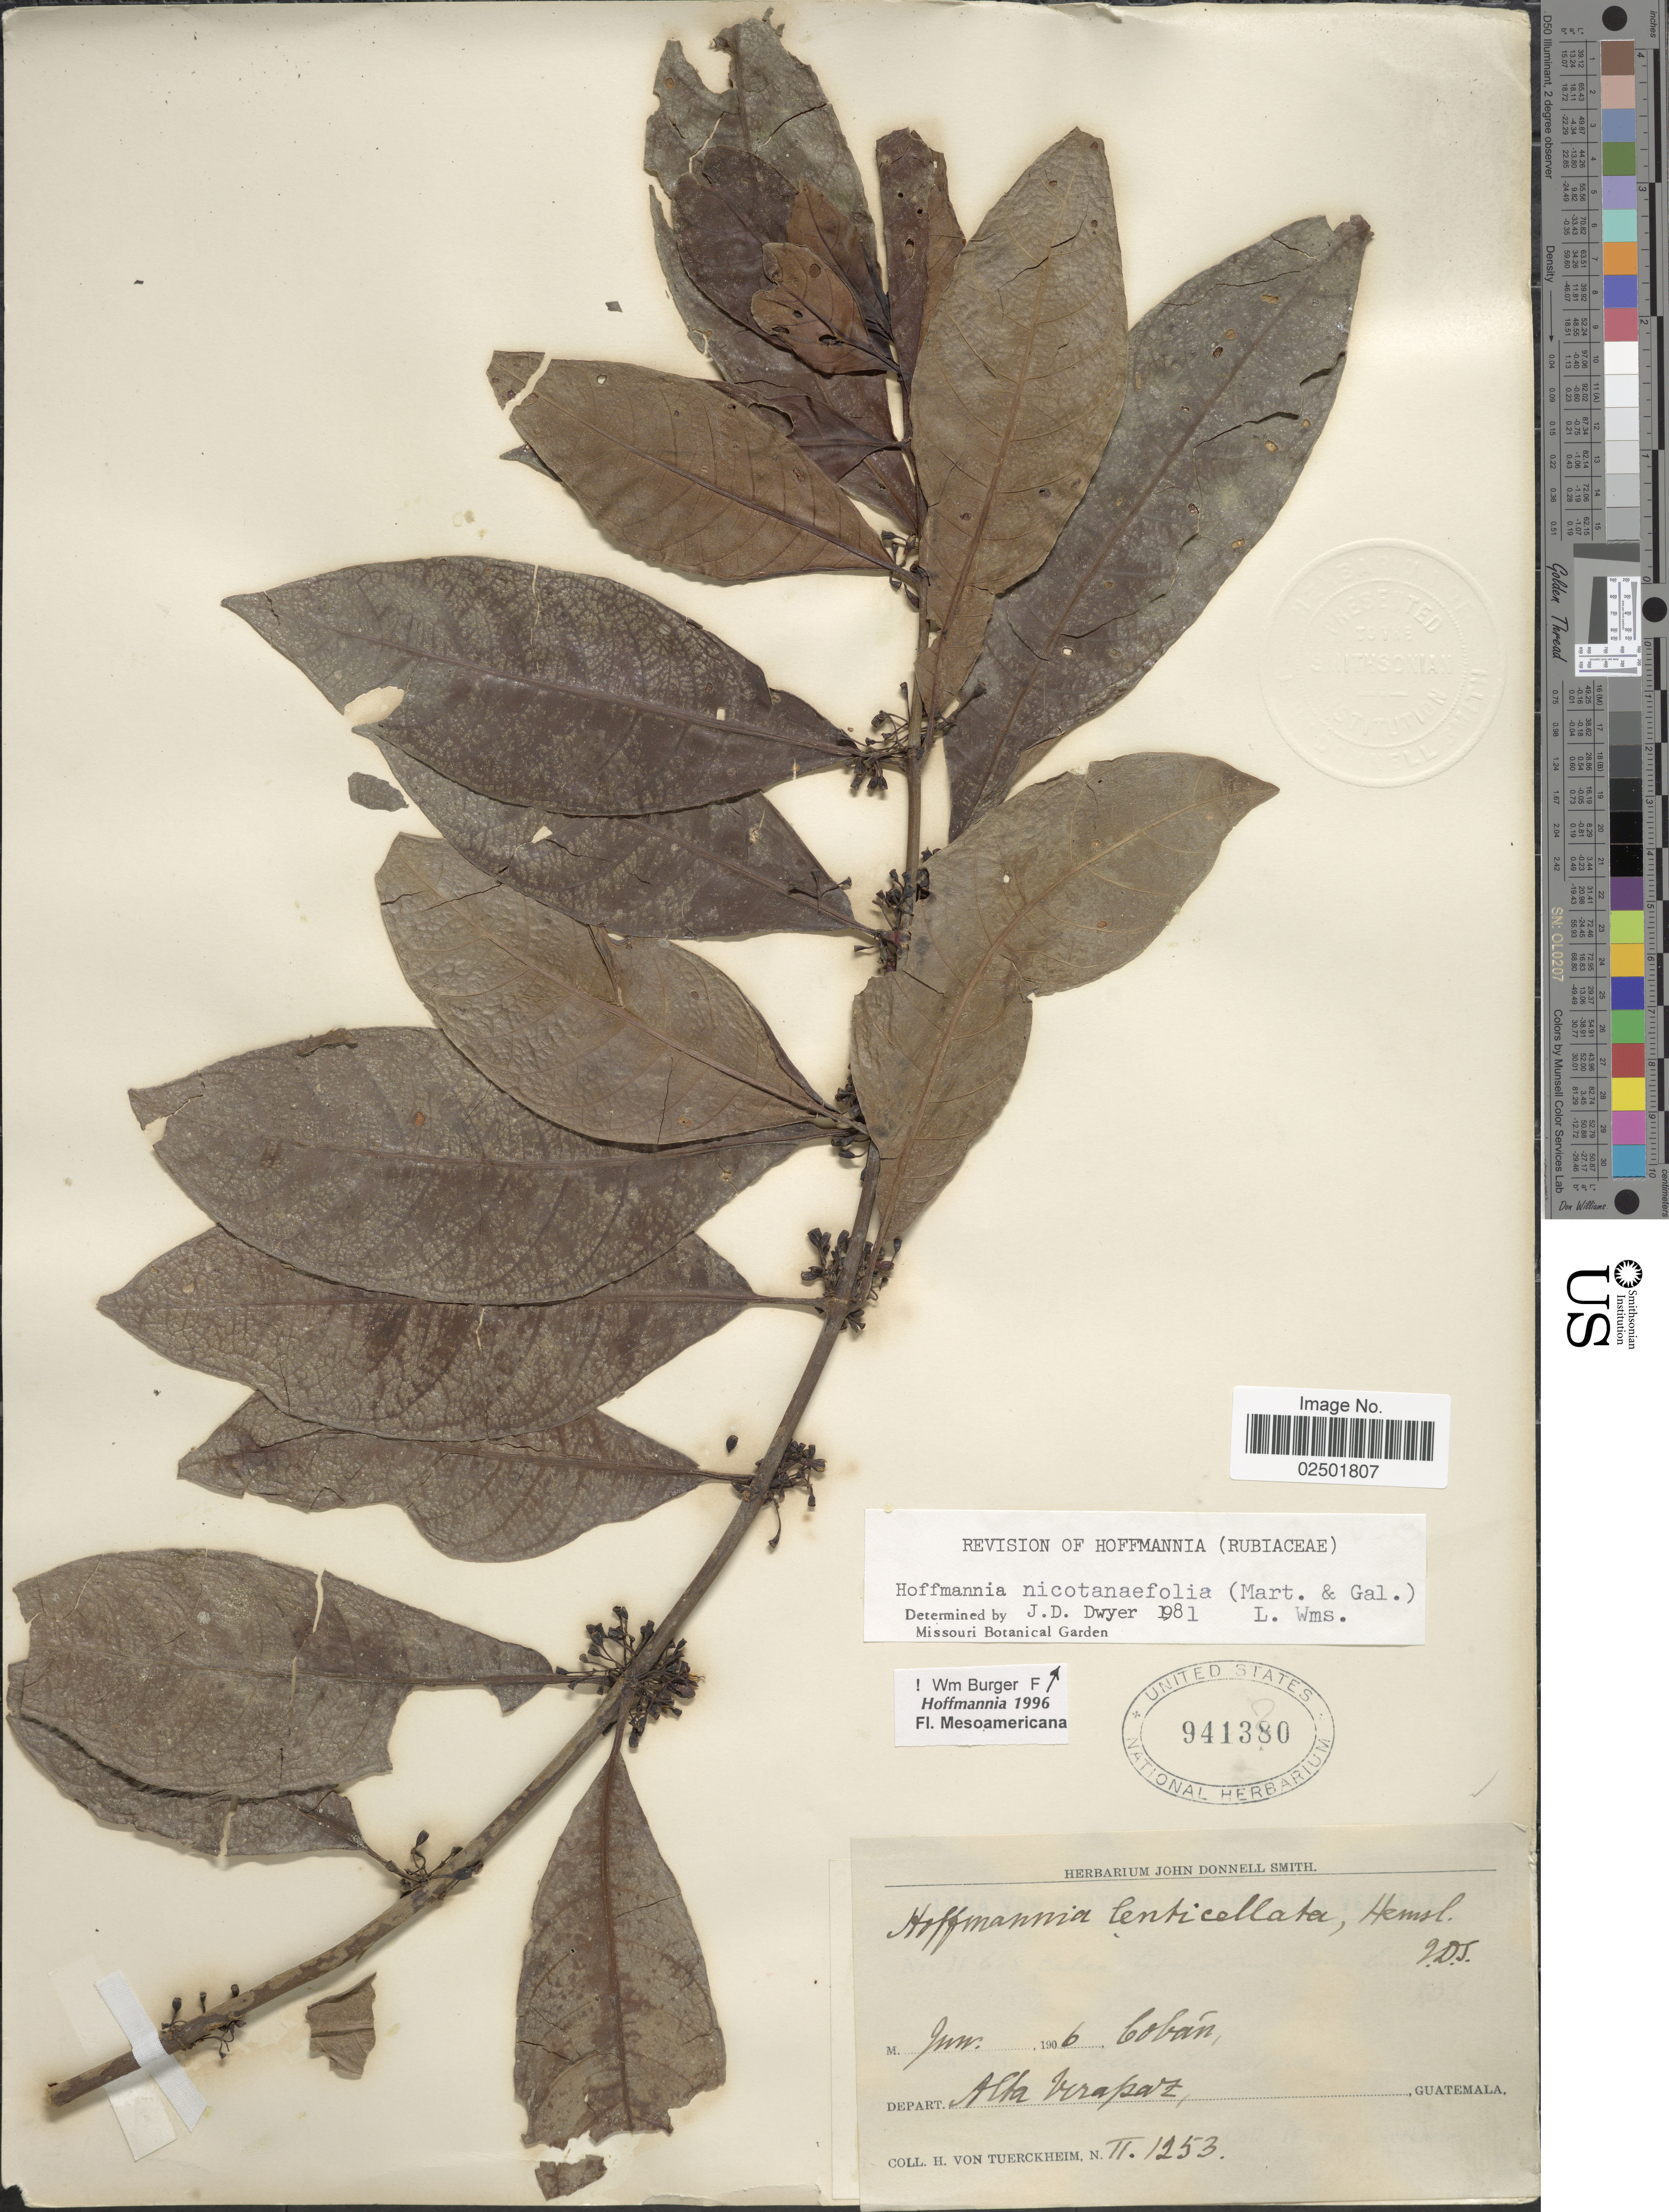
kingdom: Plantae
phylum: Tracheophyta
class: Magnoliopsida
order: Gentianales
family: Rubiaceae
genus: Hoffmannia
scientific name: Hoffmannia nicotianifolia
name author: (M. Martens & Galeoti) L.O. Williams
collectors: H. von Türckheim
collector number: II 1253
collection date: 1906-06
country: Guatemala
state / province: Alta Verapaz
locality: Cobán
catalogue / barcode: US 941380